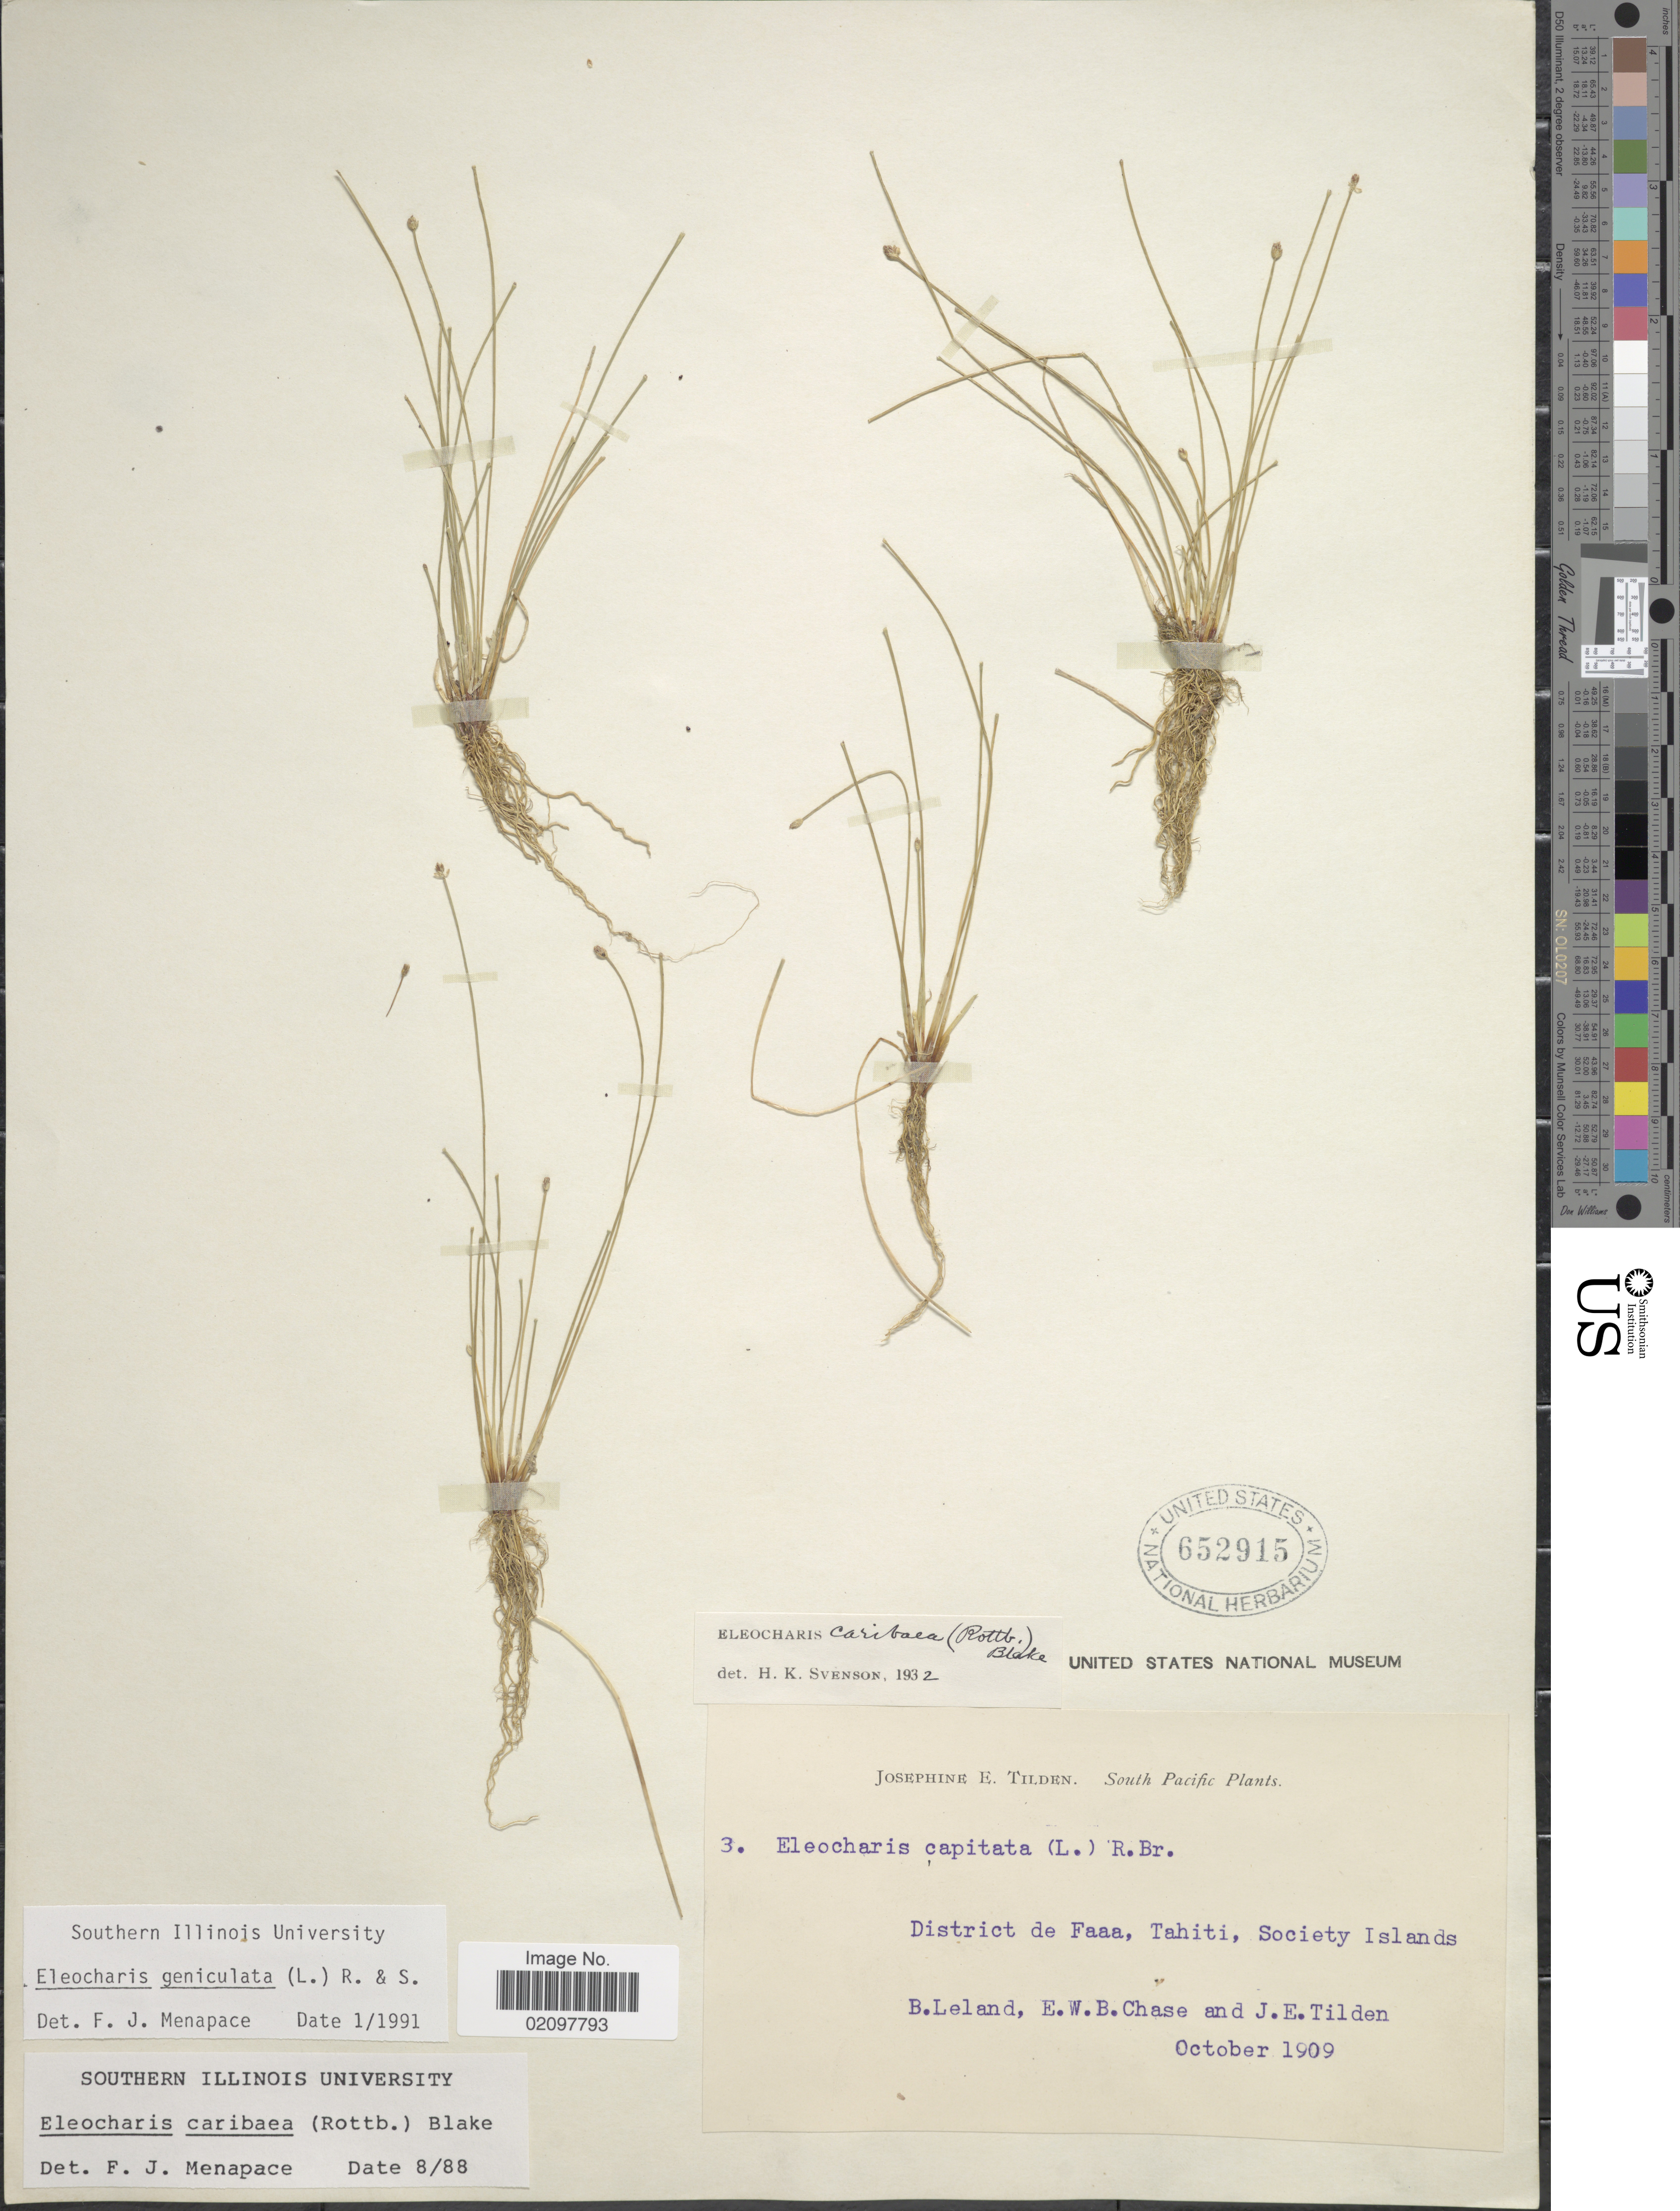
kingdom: Plantae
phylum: Tracheophyta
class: Liliopsida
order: Poales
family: Cyperaceae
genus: Eleocharis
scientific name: Eleocharis geniculata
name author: (L.) Roem. & Schult.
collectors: B. Leland, E. W. Chase & J. E. Tilden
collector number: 3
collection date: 1909-10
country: French Polynesia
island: Tahiti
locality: South Pacific. District de Faaa, Tahiti, Society Islands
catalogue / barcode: US 652915